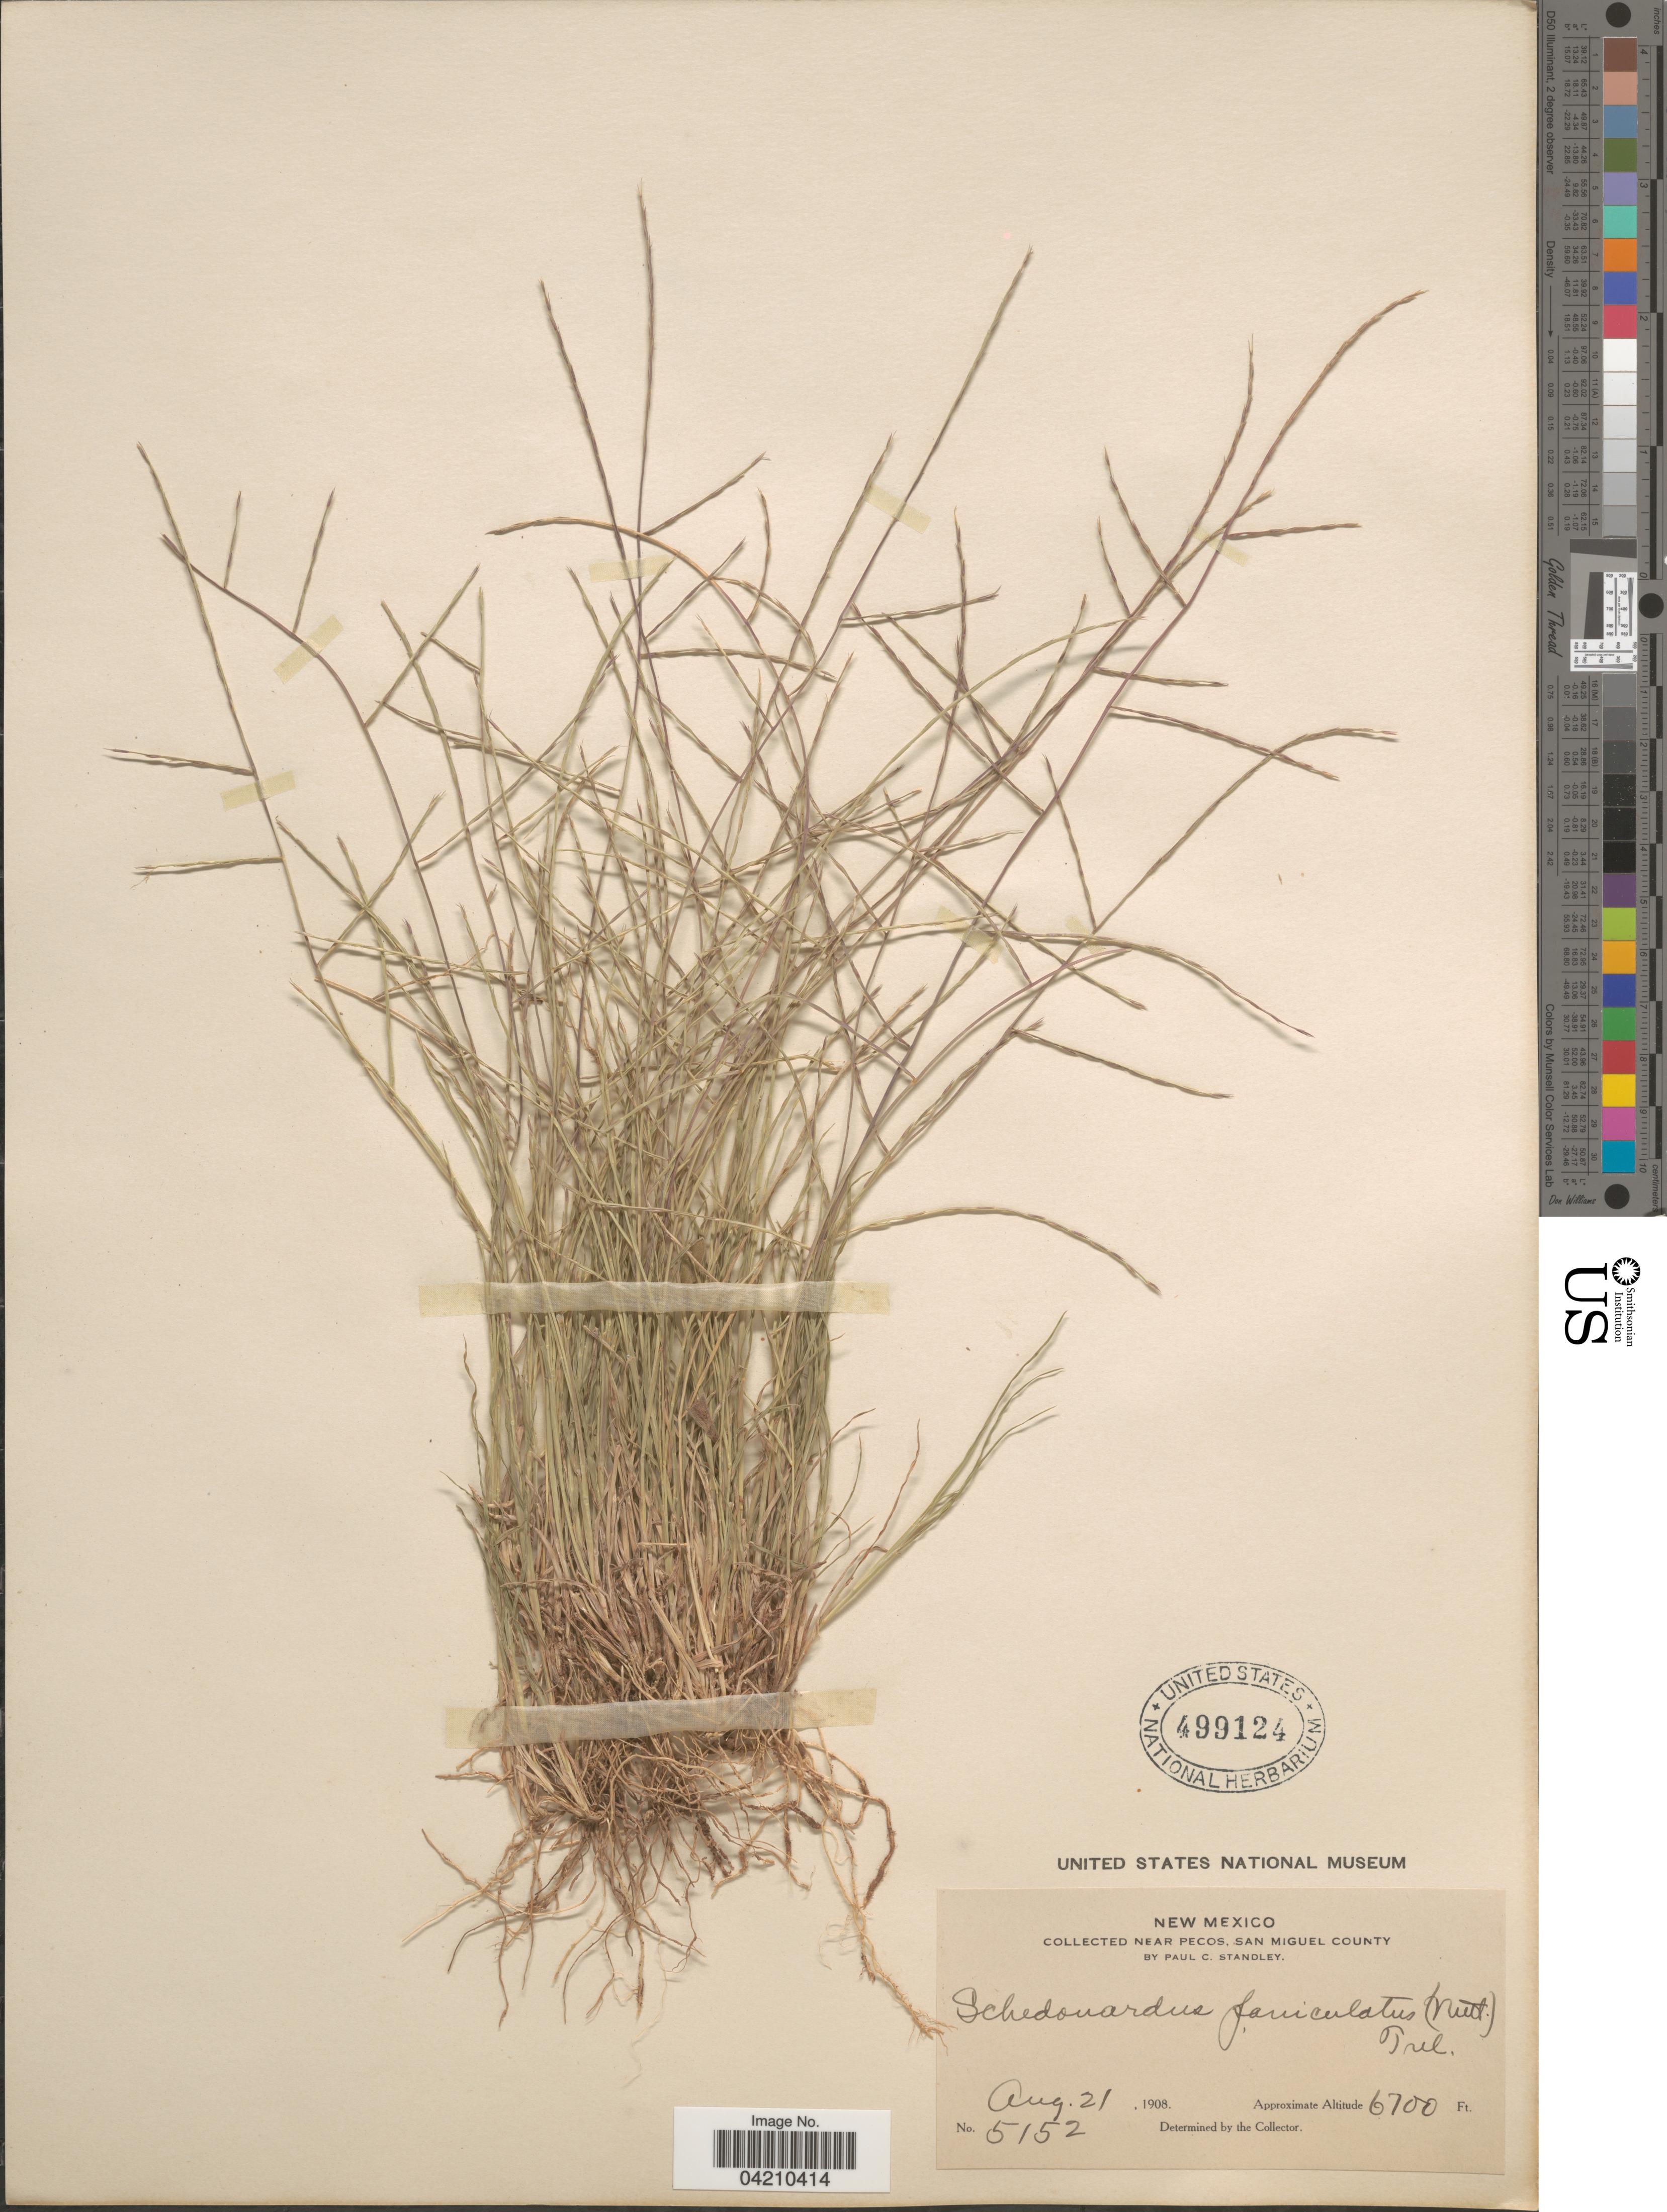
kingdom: Plantae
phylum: Tracheophyta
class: Liliopsida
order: Poales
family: Poaceae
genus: Muhlenbergia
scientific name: Muhlenbergia paniculata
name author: (Nutt.) Columbus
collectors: P. C. Standley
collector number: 5152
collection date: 1908-08-21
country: United States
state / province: New Mexico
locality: Near Pecos, San Miguel County.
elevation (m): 2042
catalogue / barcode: US 499124